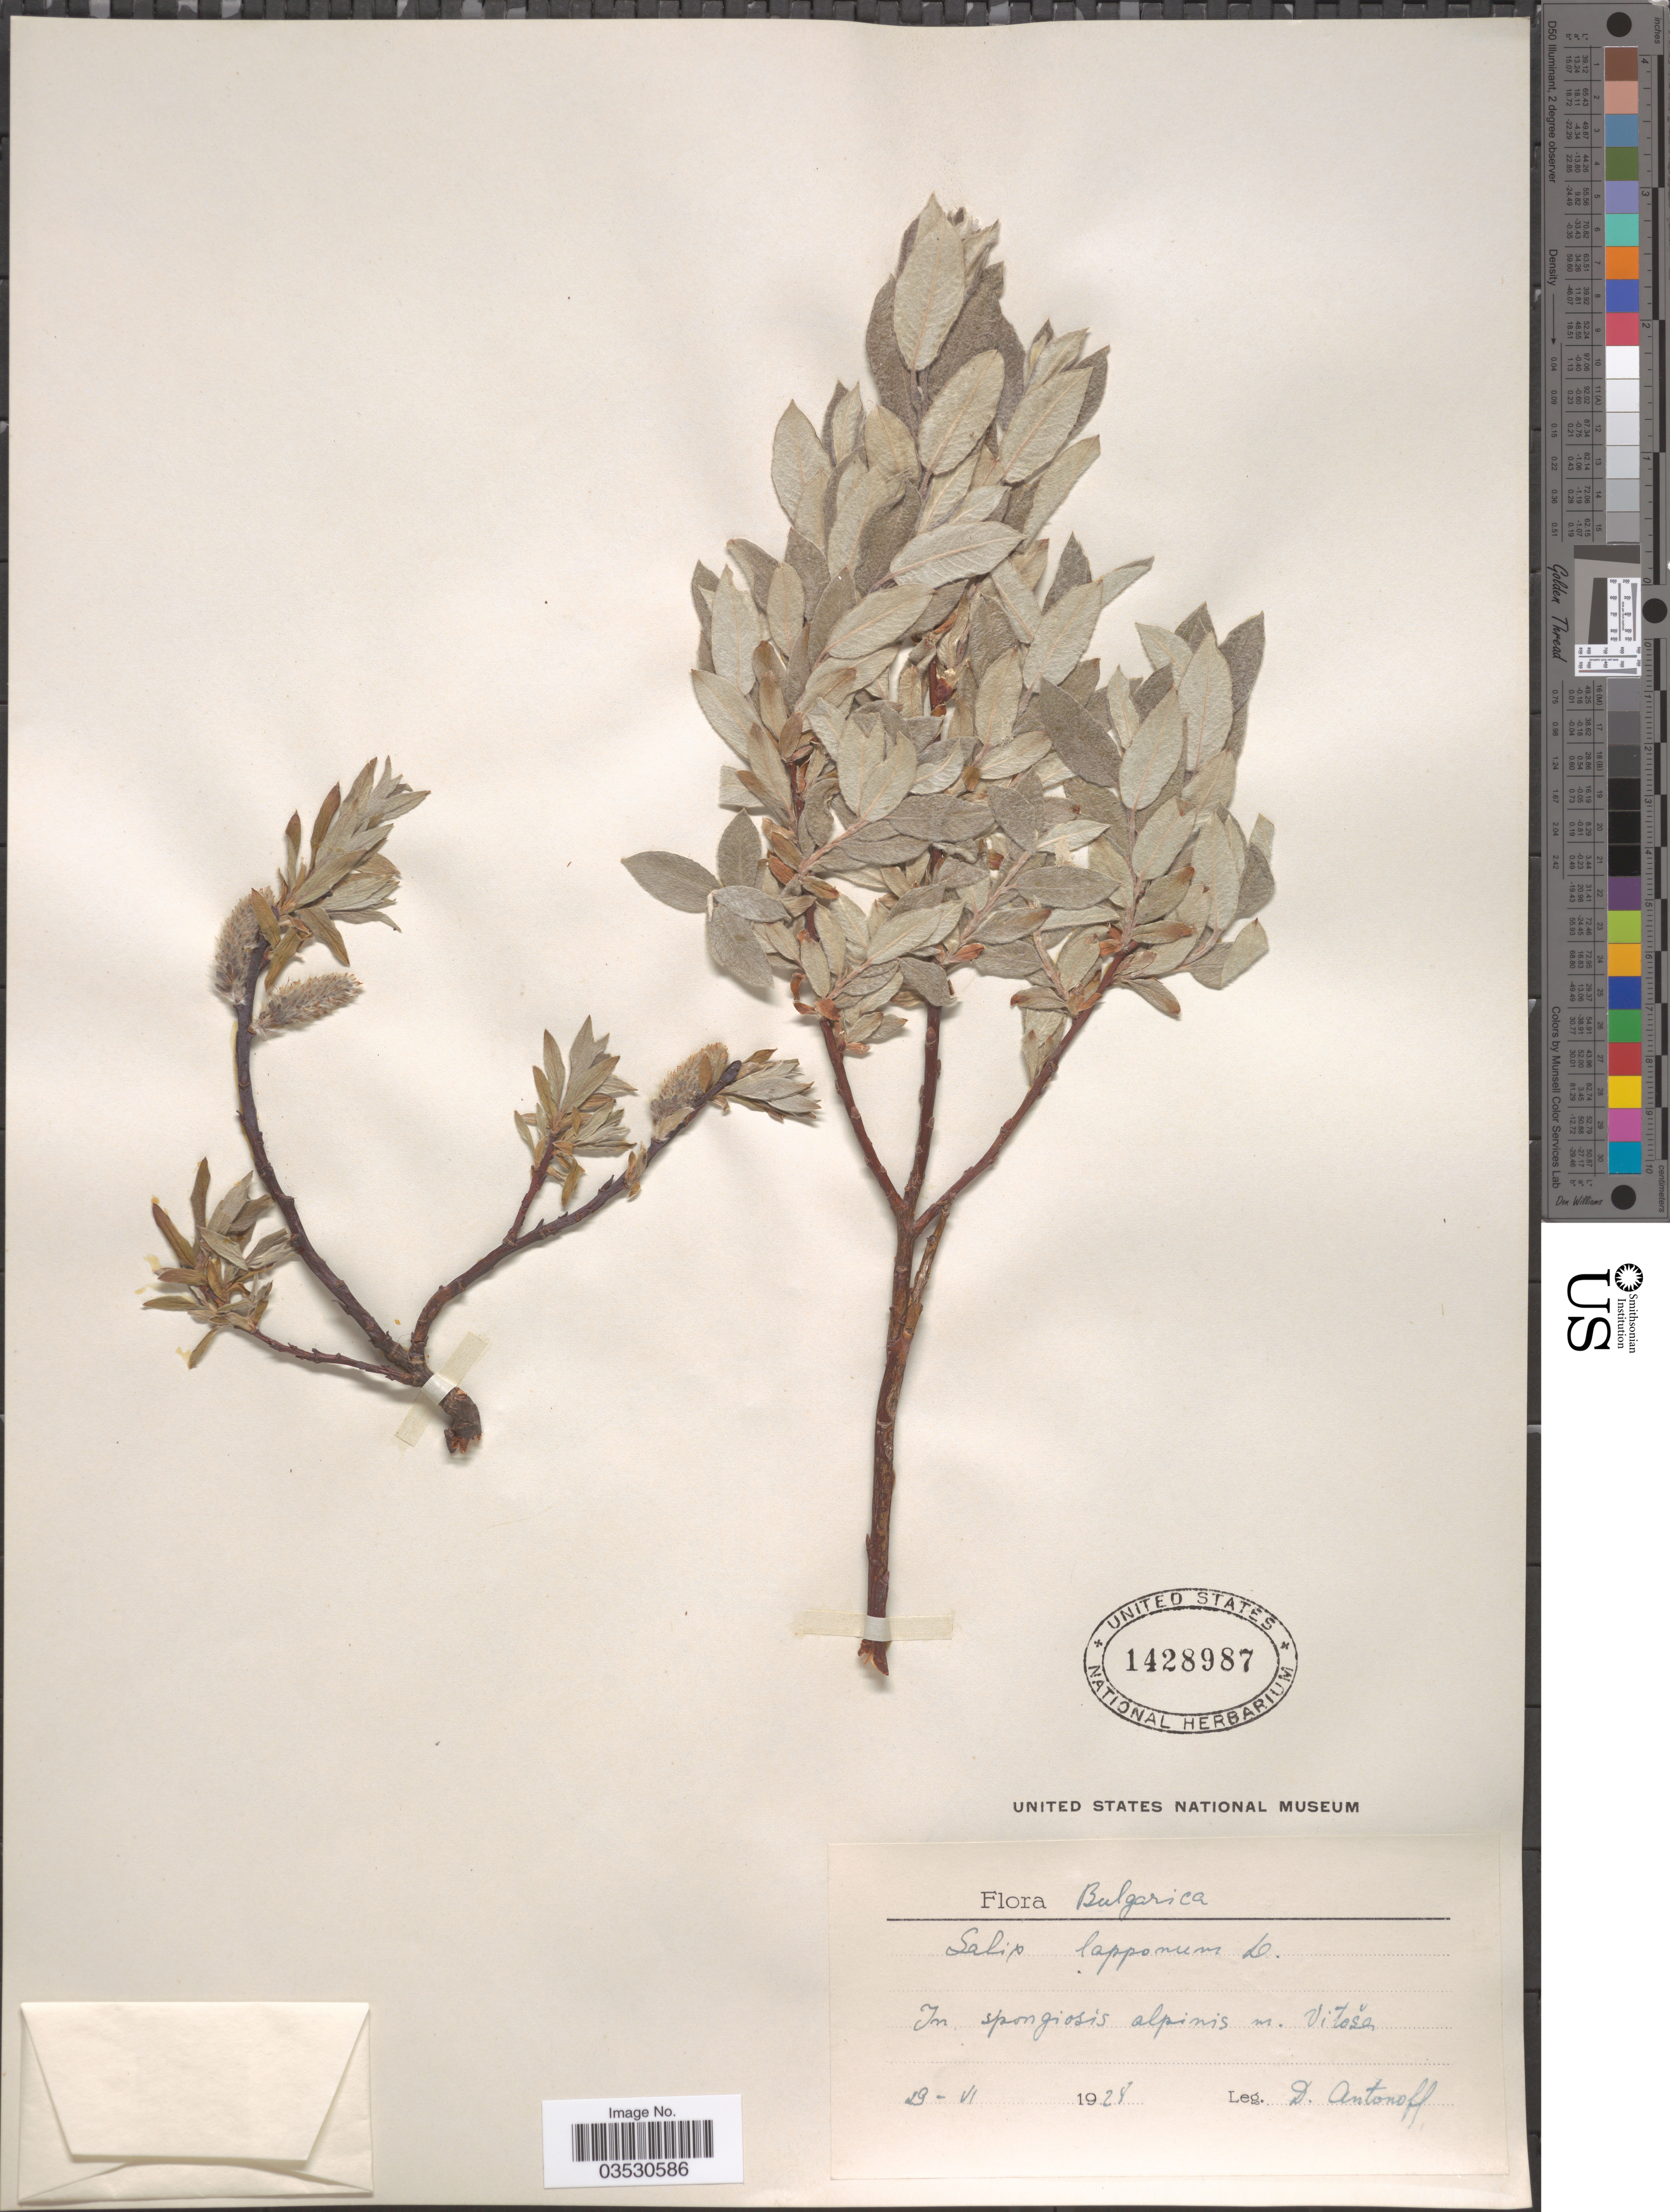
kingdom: Plantae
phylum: Tracheophyta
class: Magnoliopsida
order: Malpighiales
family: Salicaceae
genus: Salix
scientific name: Salix lapponum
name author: L.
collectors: D. Antonoff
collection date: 1928-06-29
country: Bulgaria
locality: Bulgarica. In spongiosis alpinis nr. Vitosa.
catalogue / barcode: US 1428987